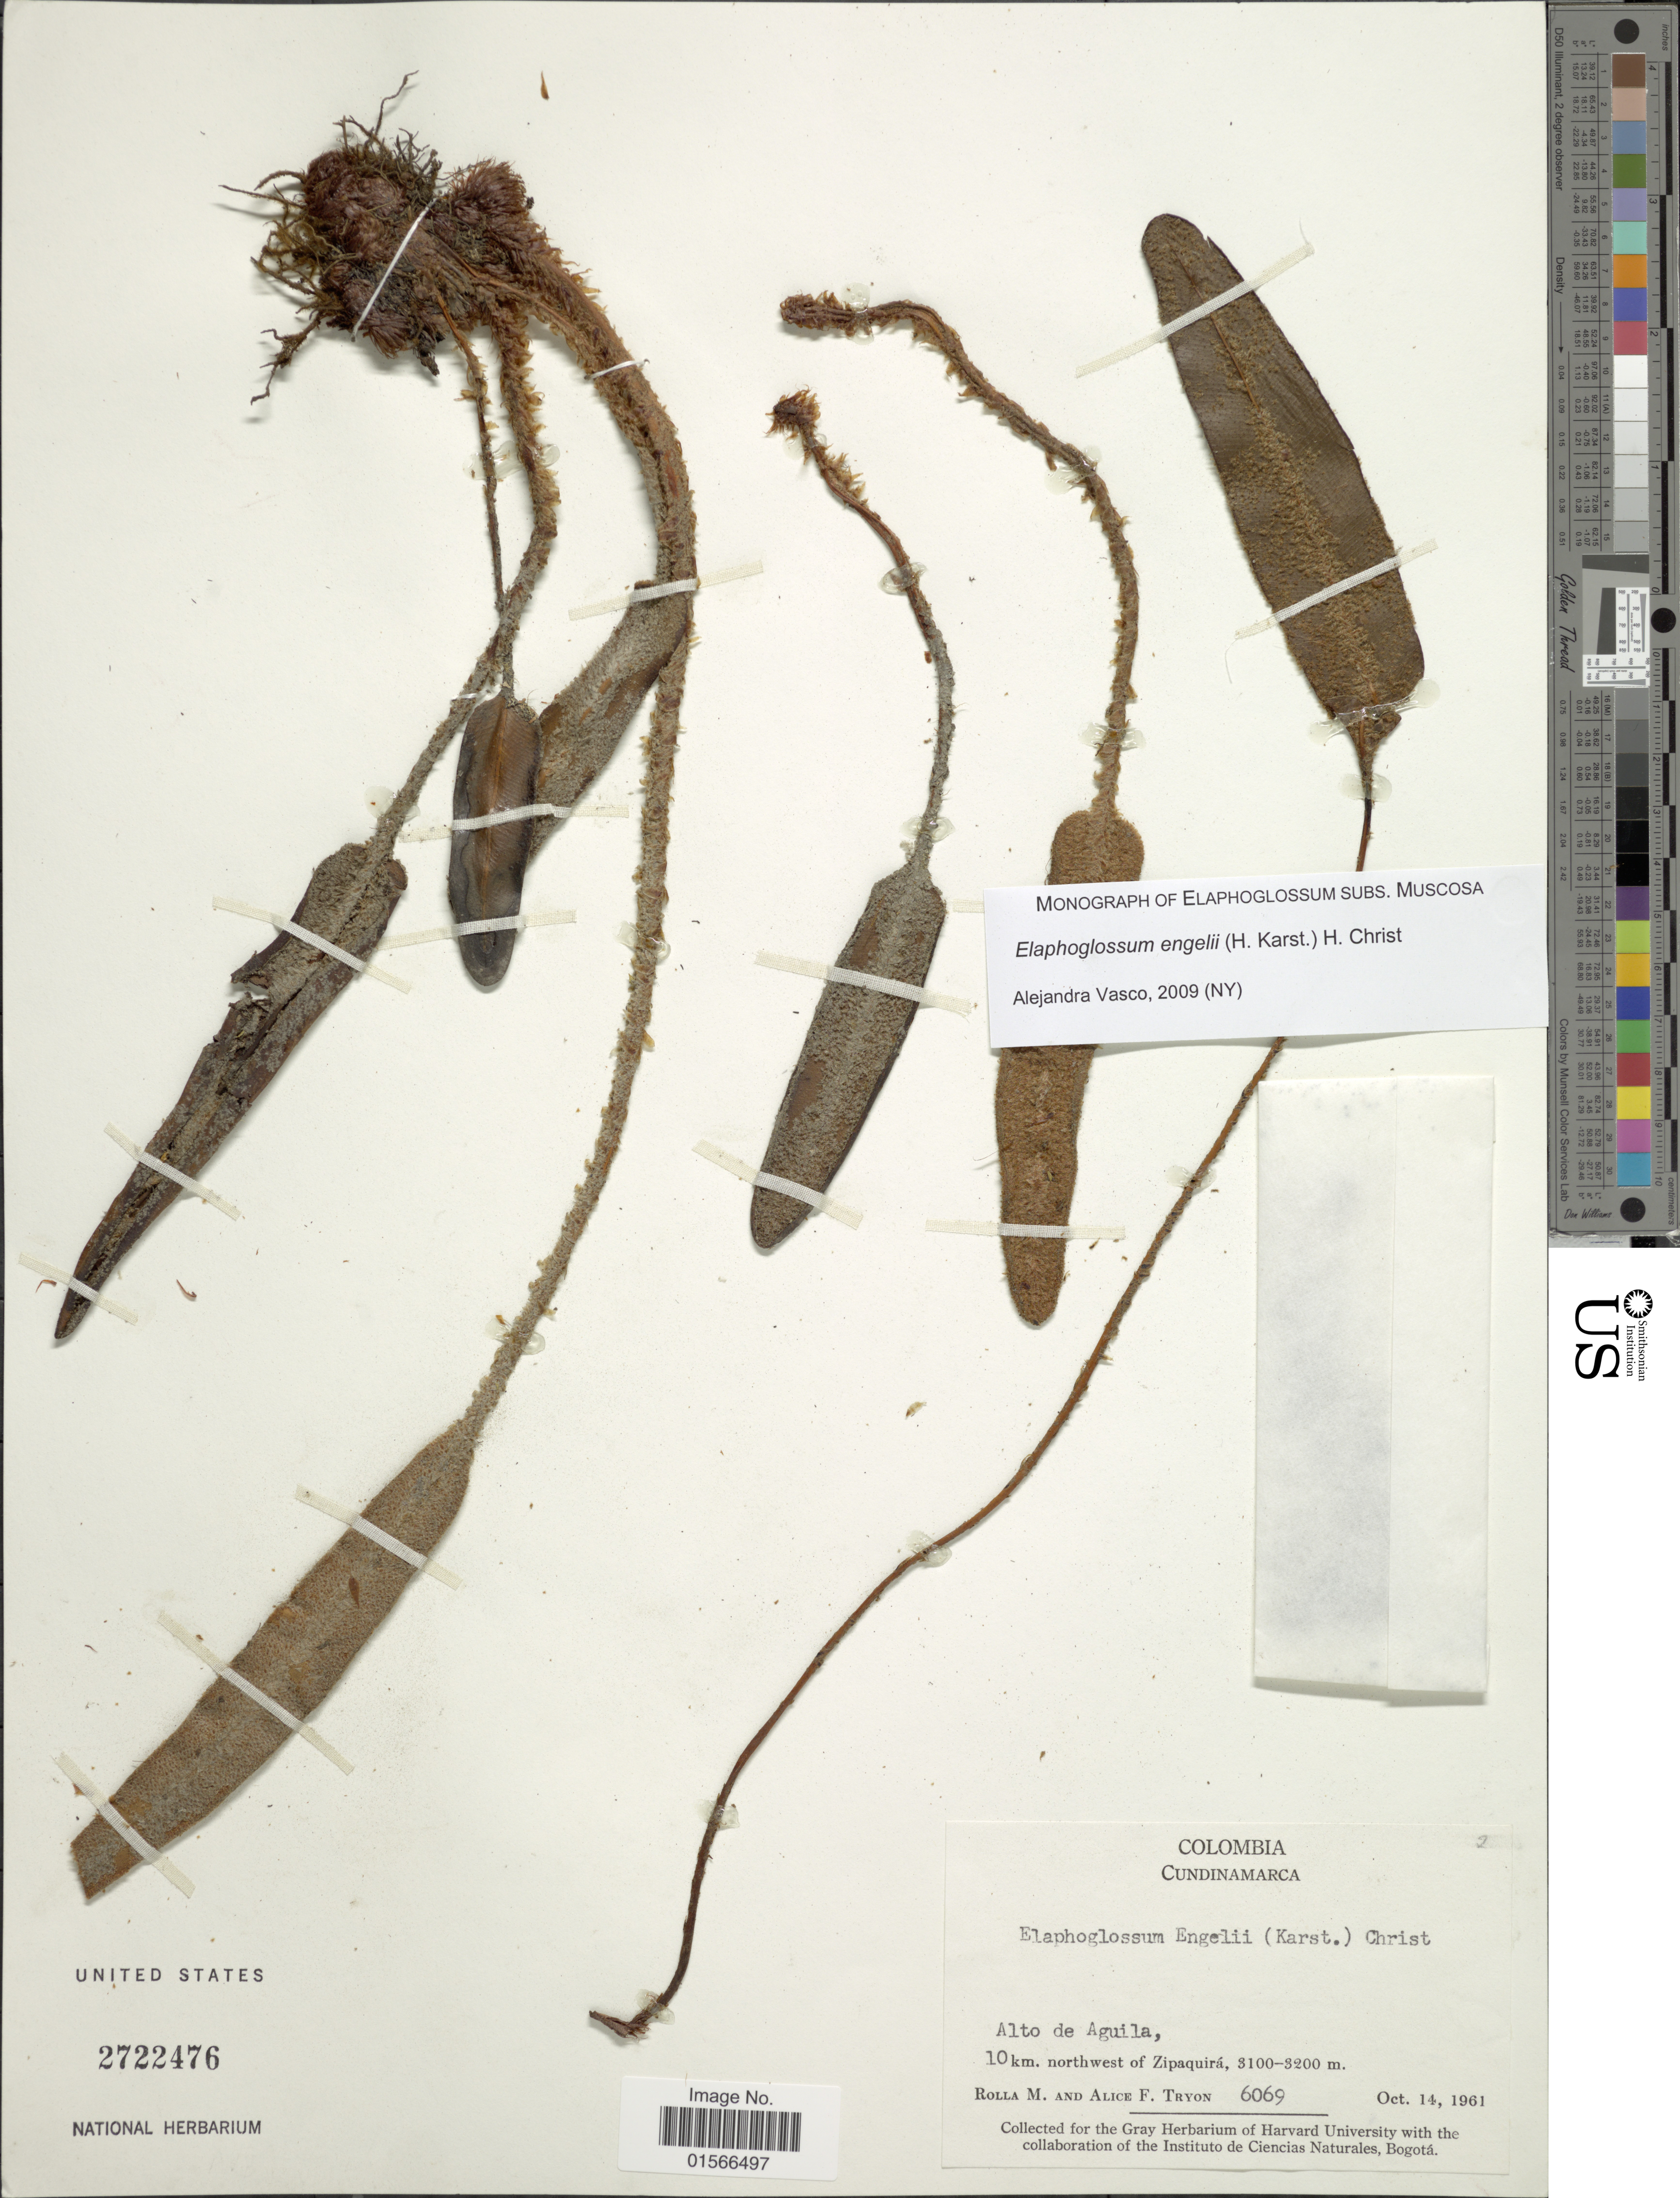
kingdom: Plantae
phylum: Tracheophyta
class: Polypodiopsida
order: Polypodiales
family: Dryopteridaceae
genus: Elaphoglossum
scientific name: Elaphoglossum engelii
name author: (H. Karst.) Christ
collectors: R. M. Tryon & A. F. Tryon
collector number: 6069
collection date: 1961-10-14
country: Colombia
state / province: Cundinamarca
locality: Alto de Aguila, 10km. northwest of Zipaquirá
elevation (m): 3100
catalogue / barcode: US 2722476